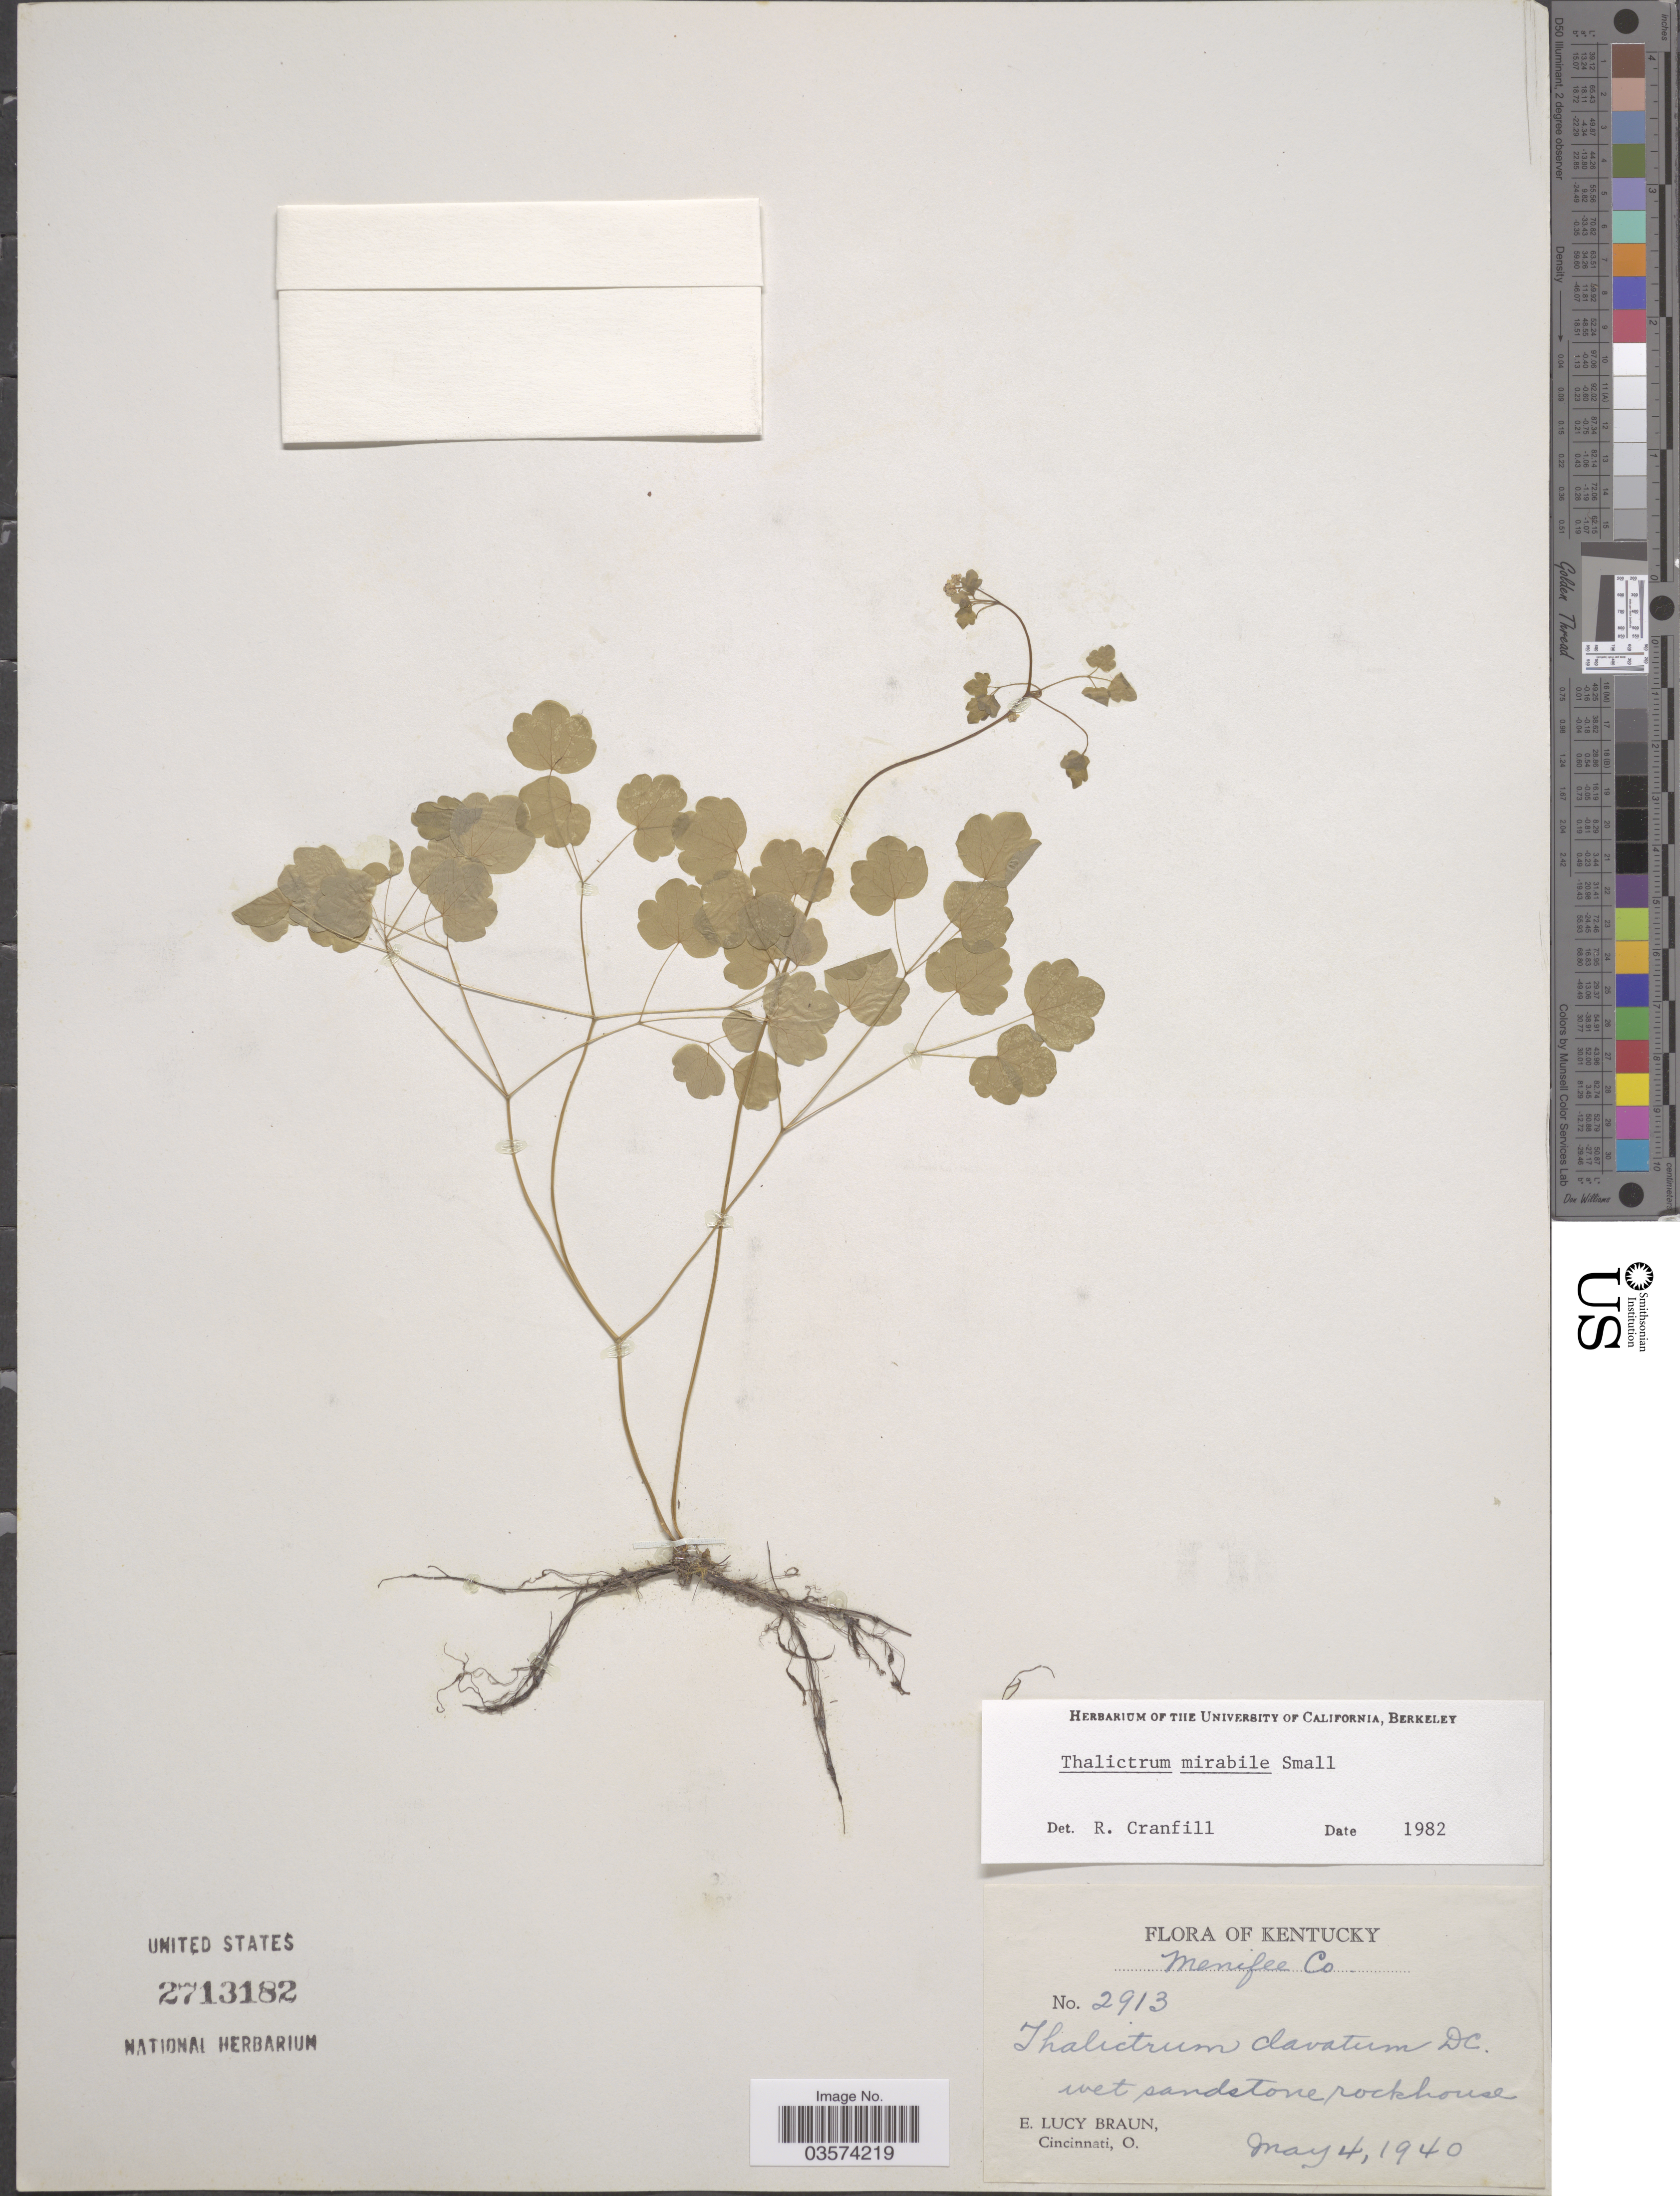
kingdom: Plantae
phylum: Tracheophyta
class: Magnoliopsida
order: Ranunculales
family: Ranunculaceae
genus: Thalictrum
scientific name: Thalictrum mirabile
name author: Small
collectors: E. L. Braun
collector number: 2913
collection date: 1940-05-04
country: United States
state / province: Kentucky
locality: Menifee Co. Wet sandstone rockhouse.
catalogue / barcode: US 2713182